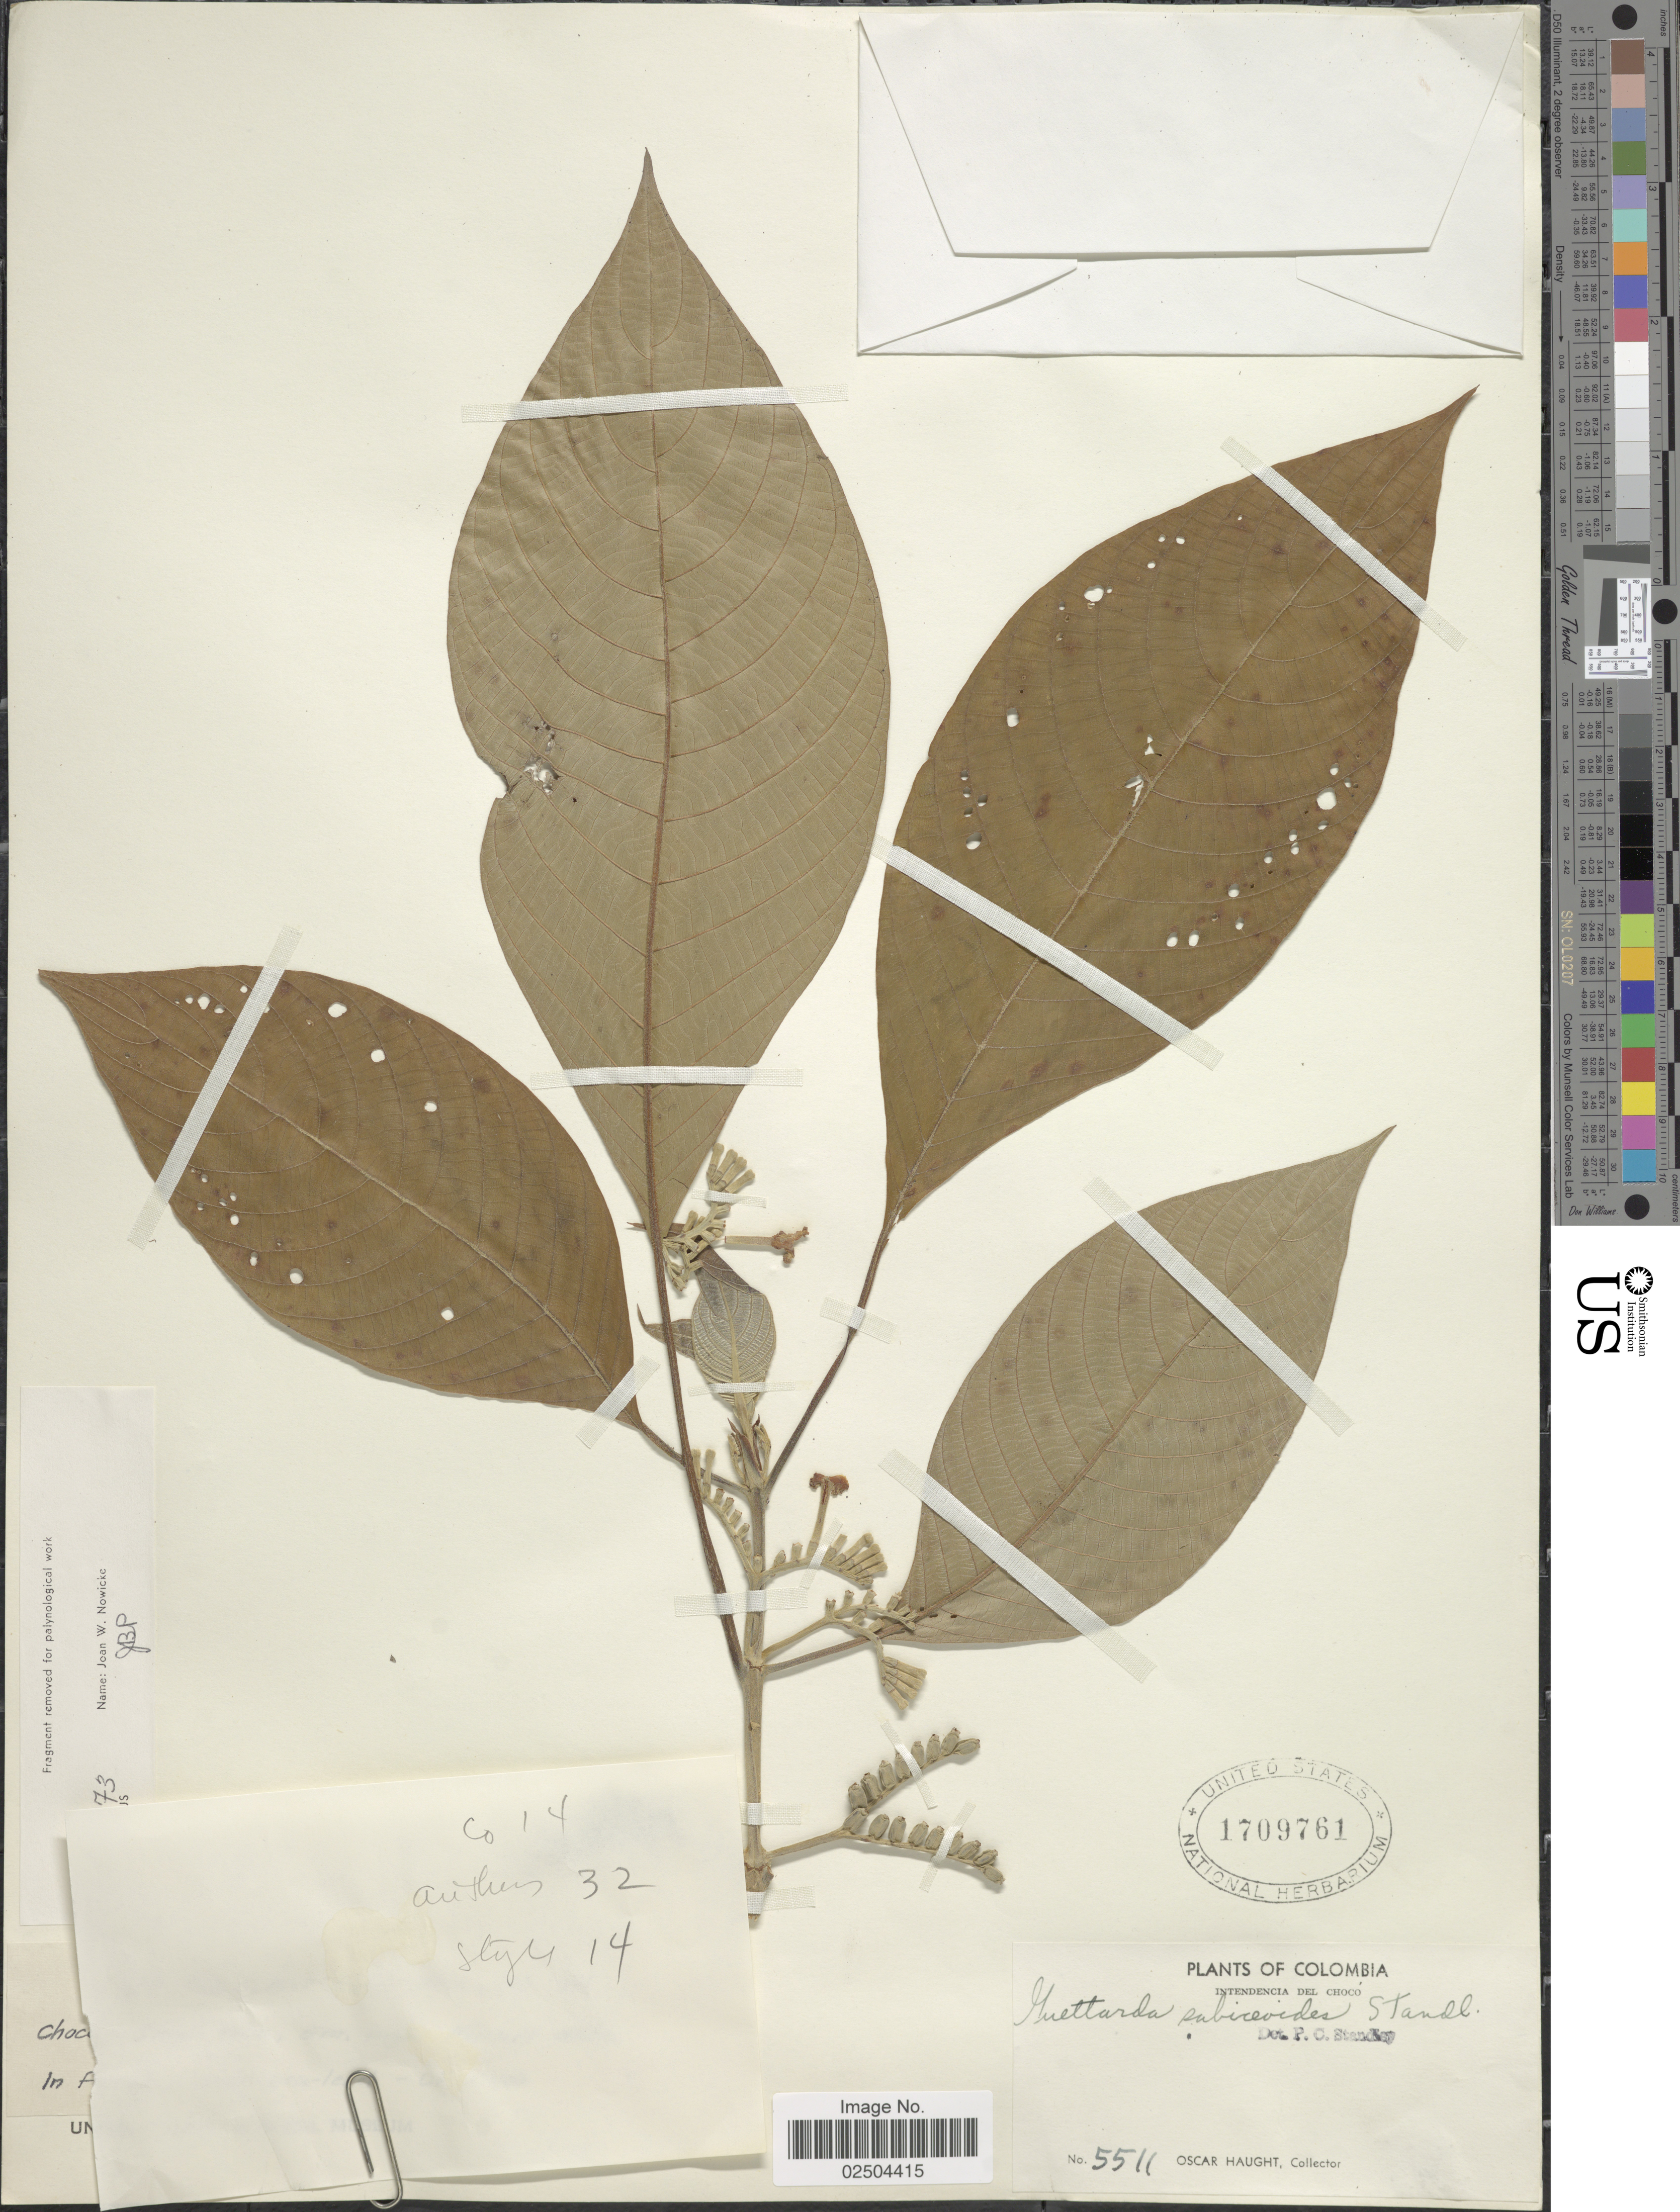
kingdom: Plantae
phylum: Tracheophyta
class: Magnoliopsida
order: Gentianales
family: Rubiaceae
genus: Guettarda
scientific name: Guettarda crispiflora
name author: Vahl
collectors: O. L. Haught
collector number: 5511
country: Colombia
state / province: Chocó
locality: Intendencia del Choco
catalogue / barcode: US 1709761